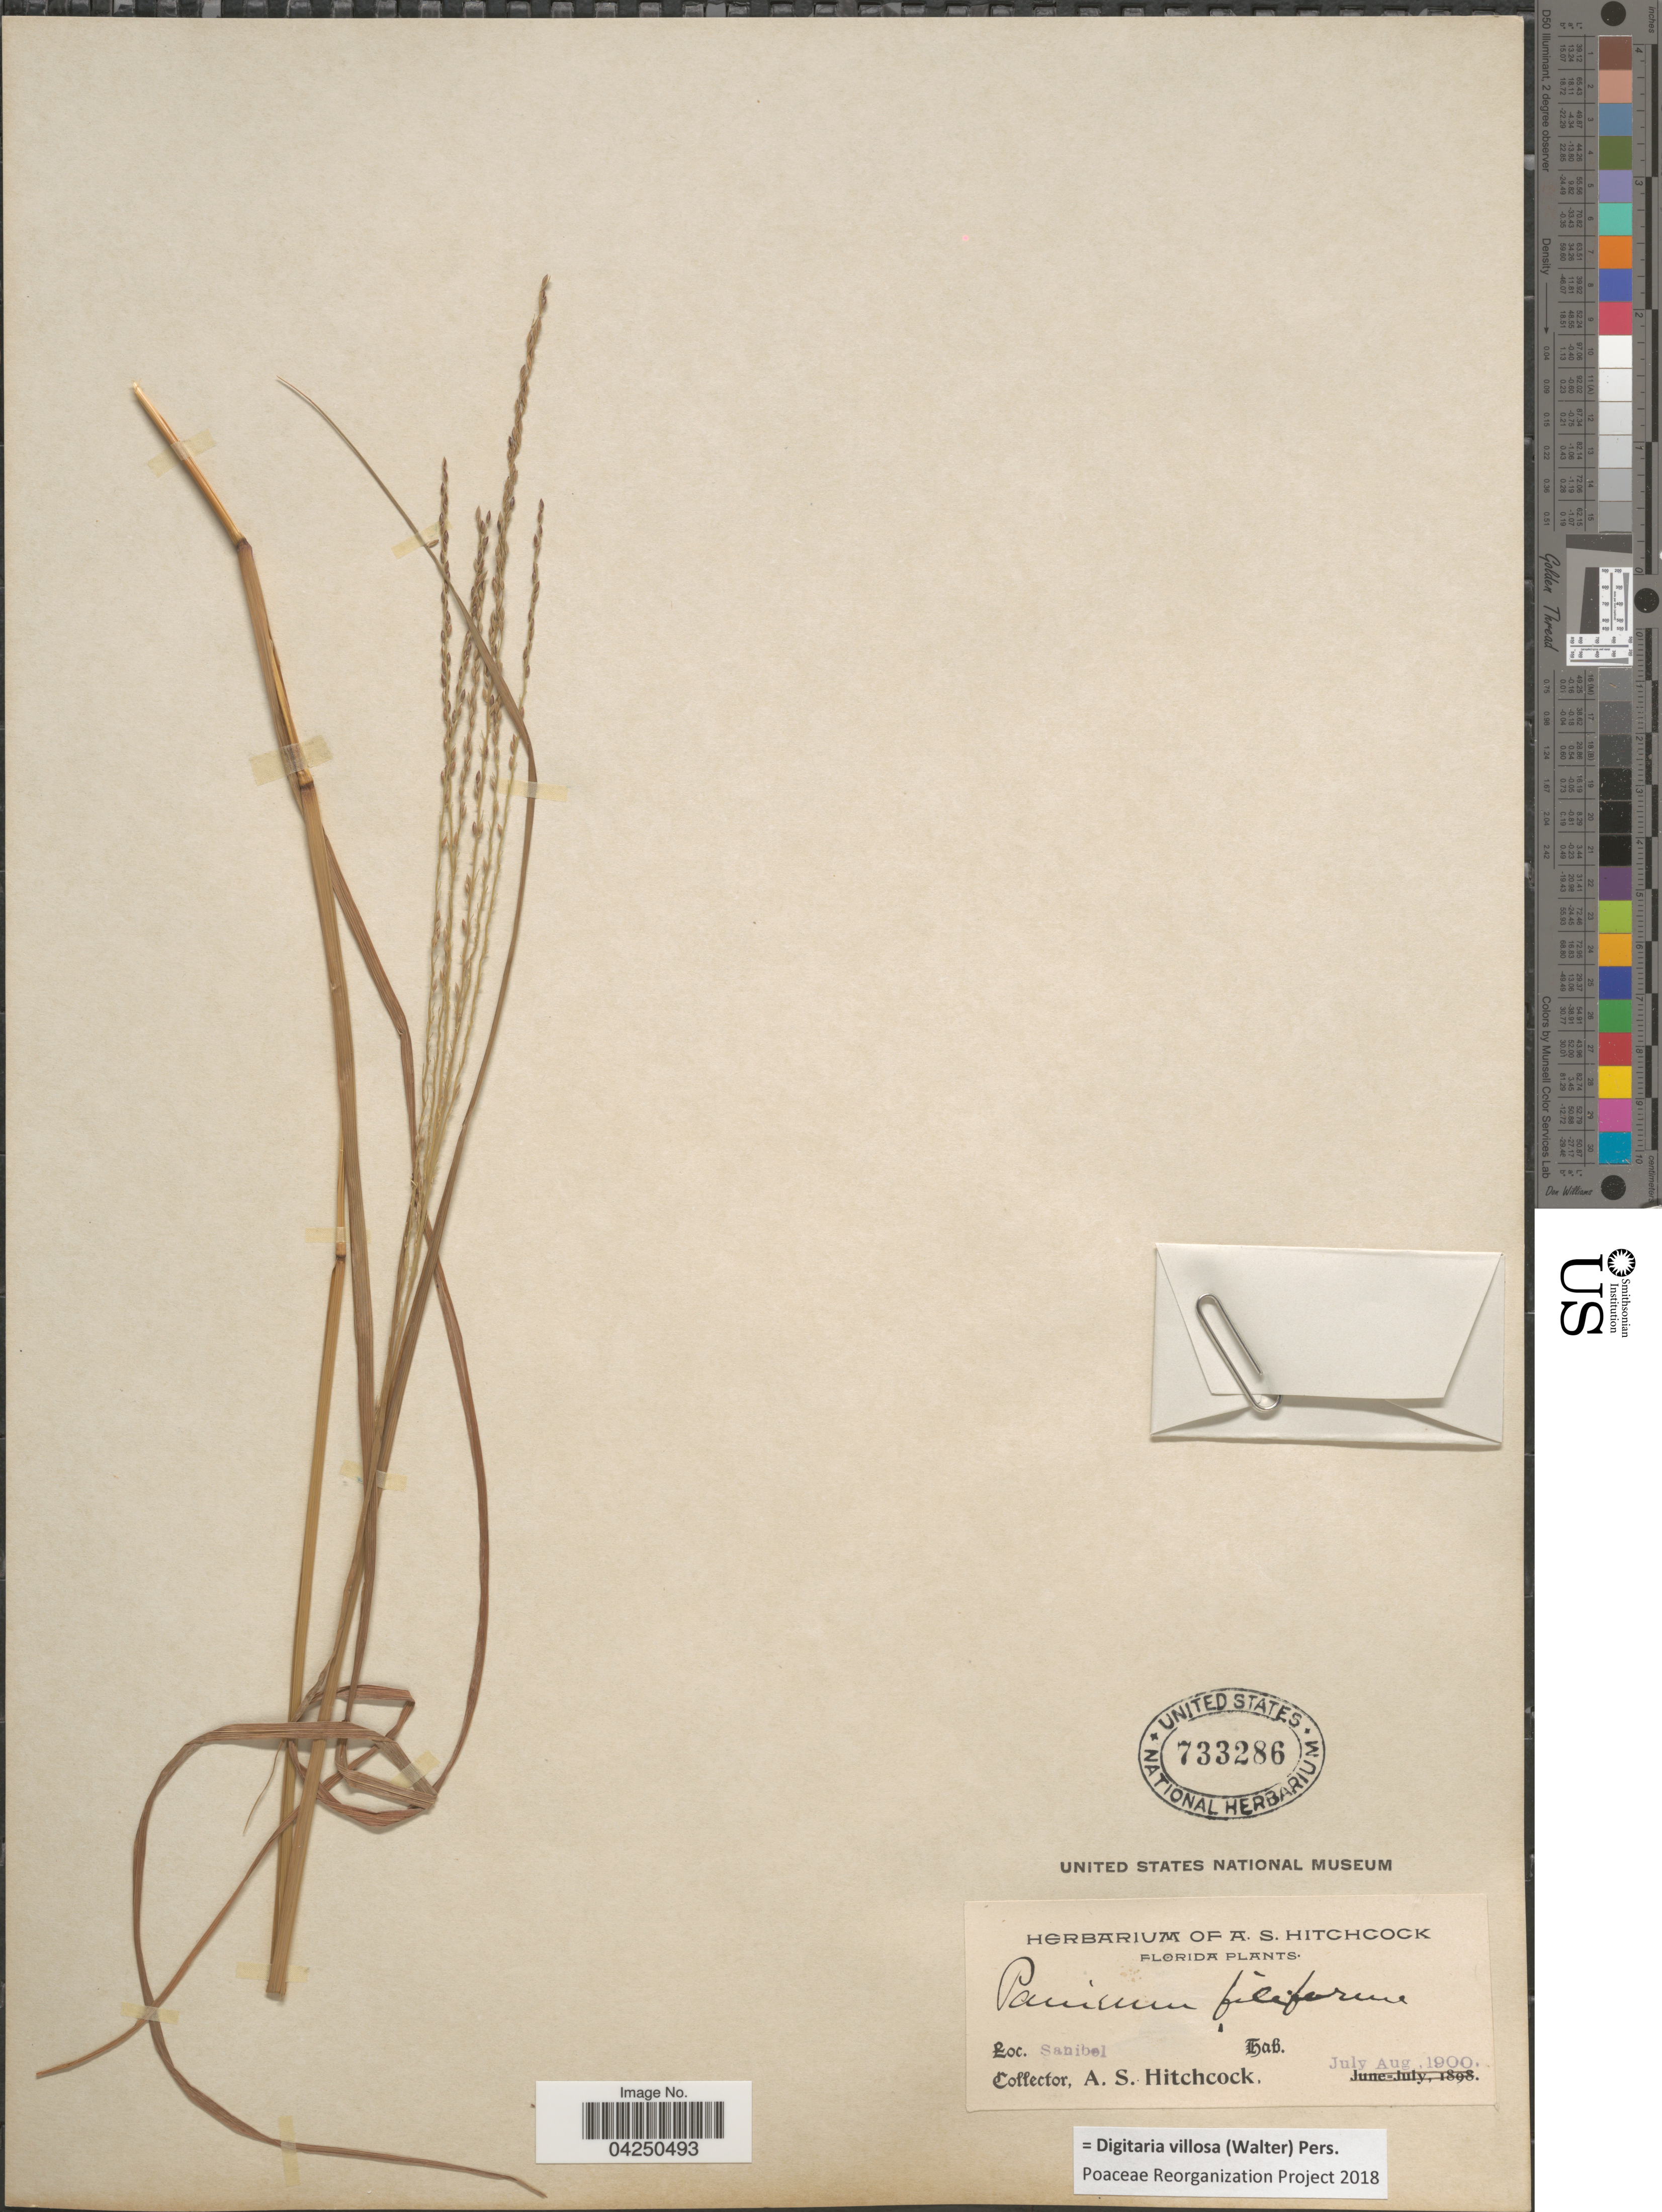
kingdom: Plantae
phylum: Tracheophyta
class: Liliopsida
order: Poales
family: Poaceae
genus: Digitaria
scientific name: Digitaria villosa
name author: (Walter) Pers.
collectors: A. S. Hitchcock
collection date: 1900-07/1900-08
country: United States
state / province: Florida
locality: Sanibel.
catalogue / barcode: US 733286